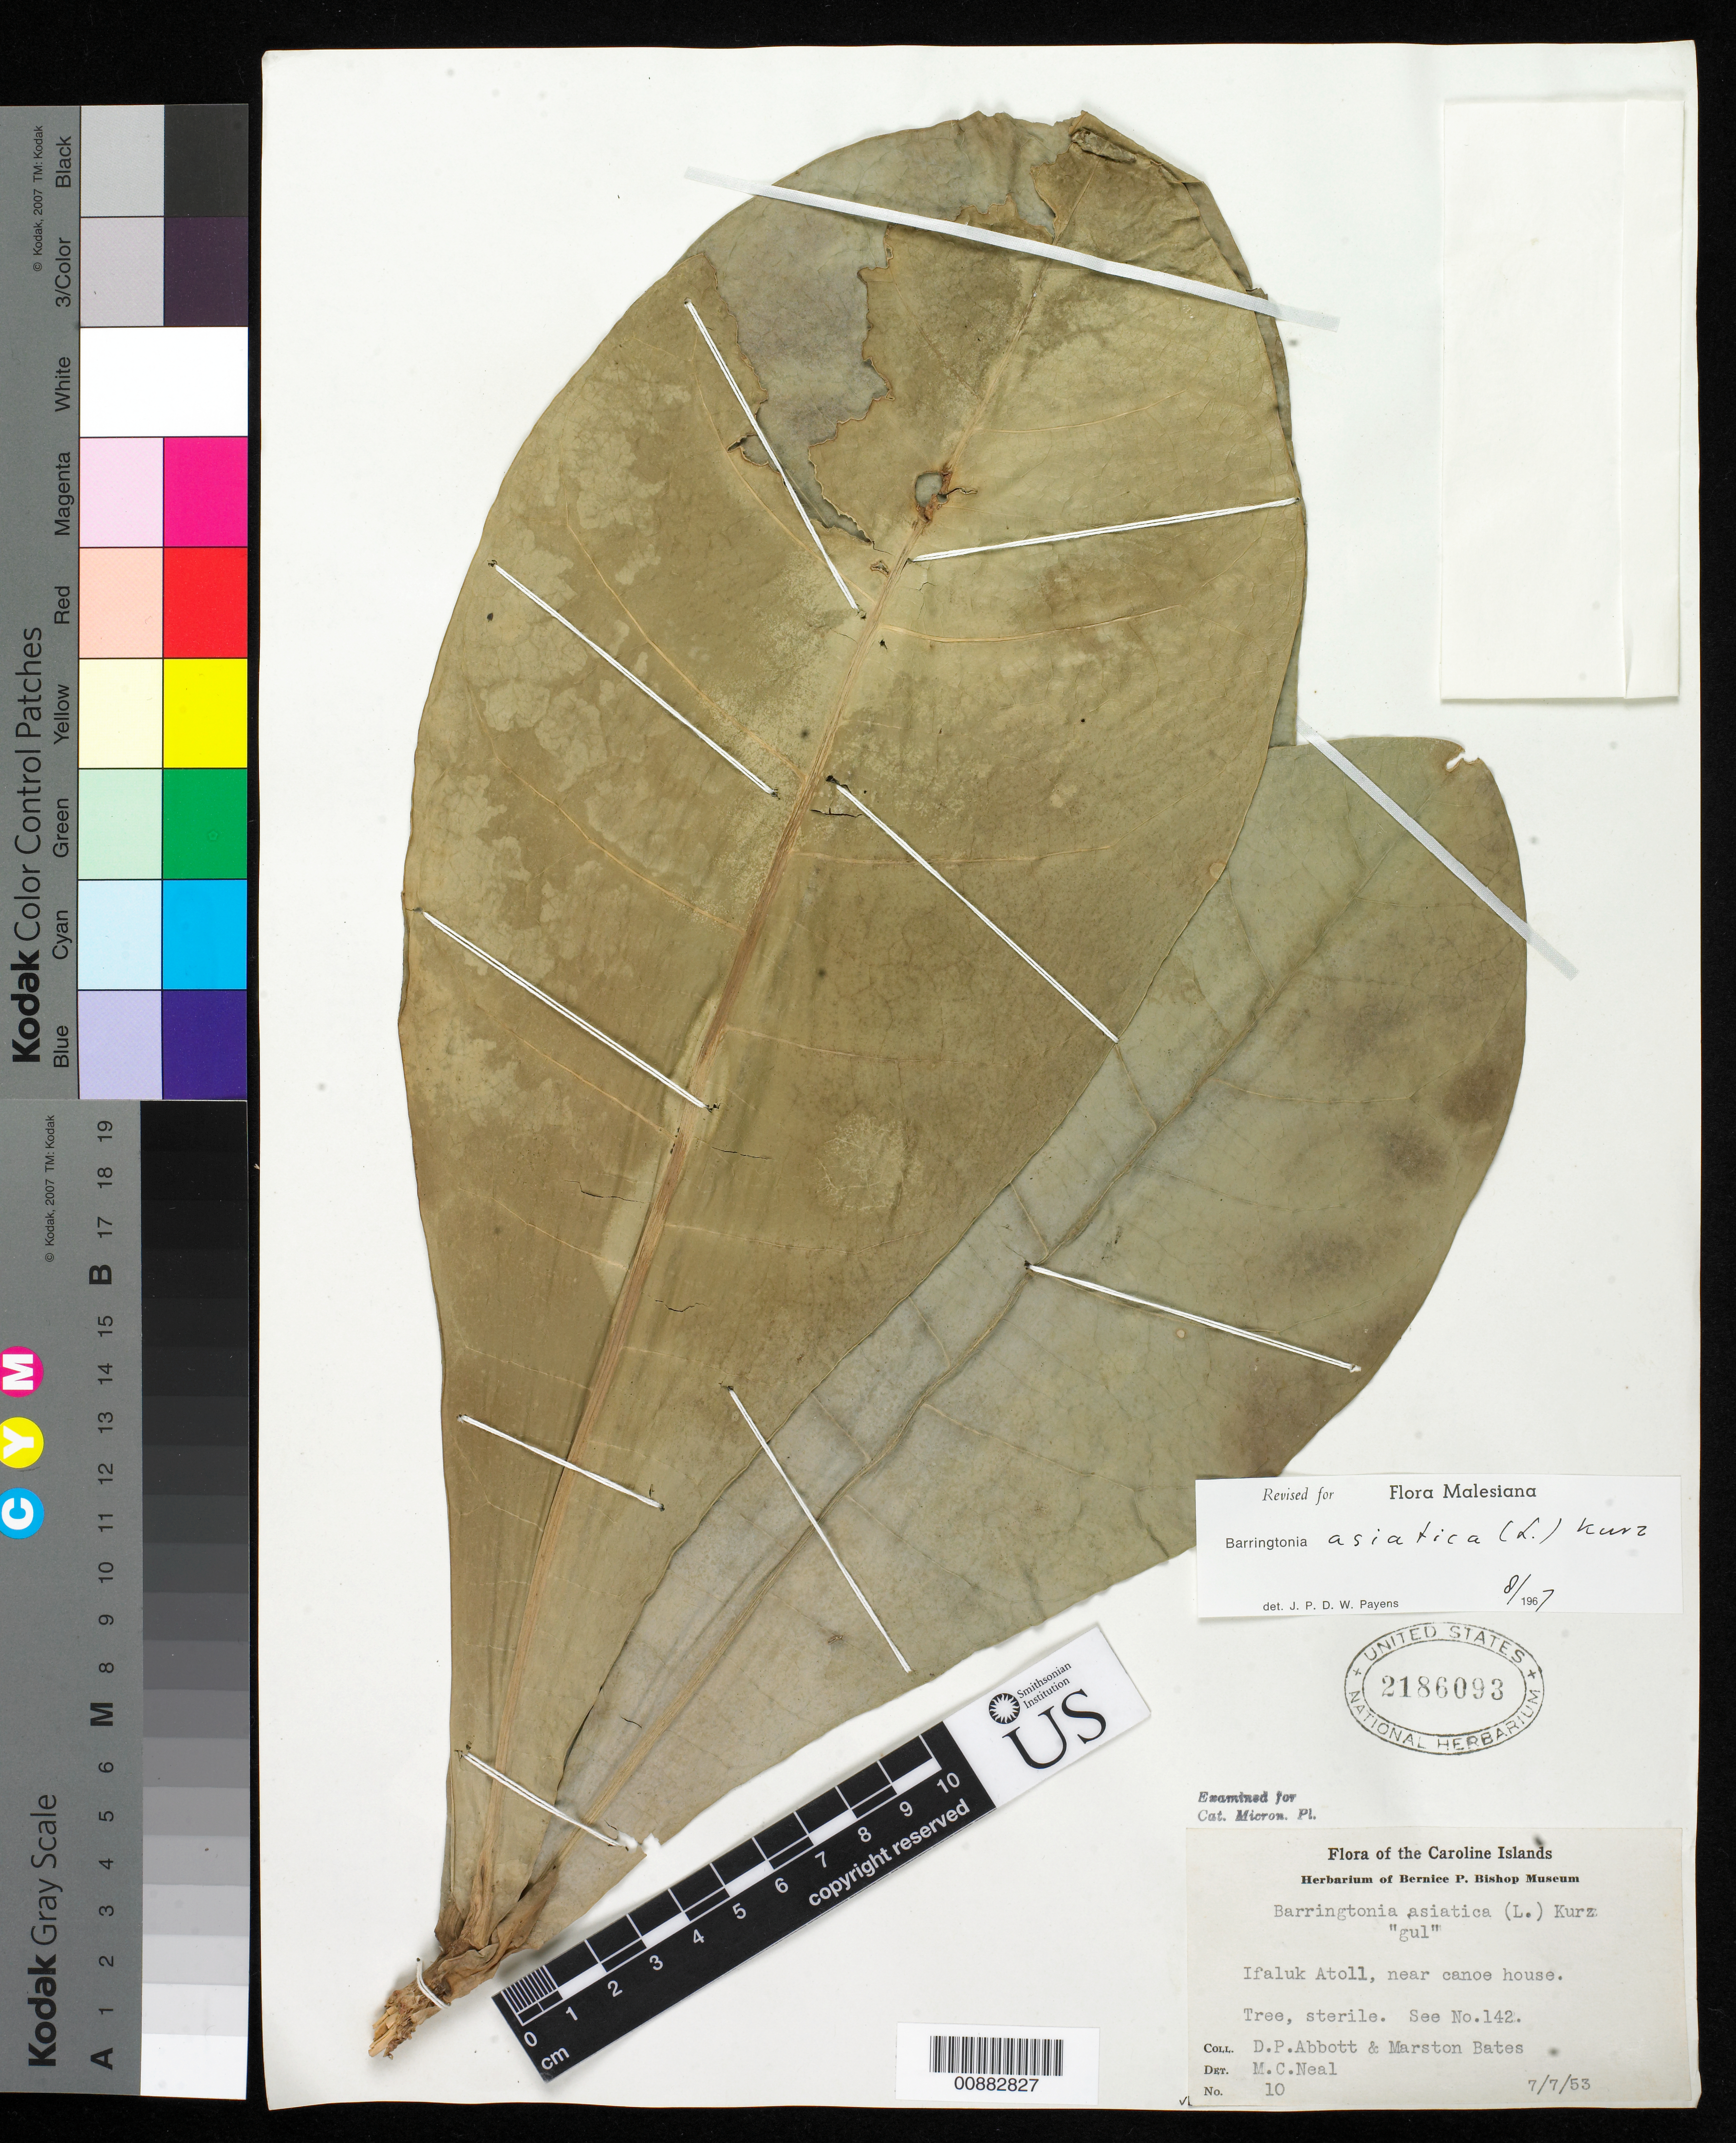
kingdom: Plantae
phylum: Tracheophyta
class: Magnoliopsida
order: Ericales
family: Lecythidaceae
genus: Barringtonia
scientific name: Barringtonia asiatica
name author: (L.) Kurz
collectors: D. P. Abbott & M. Bates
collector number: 10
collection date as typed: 07 Jul 1953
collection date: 1953-07-07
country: Micronesia, Federated States of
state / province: Yap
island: Ifalik (Ifaluk) Atoll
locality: Near canoe house.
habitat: Near canoe house.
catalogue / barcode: US 2186093